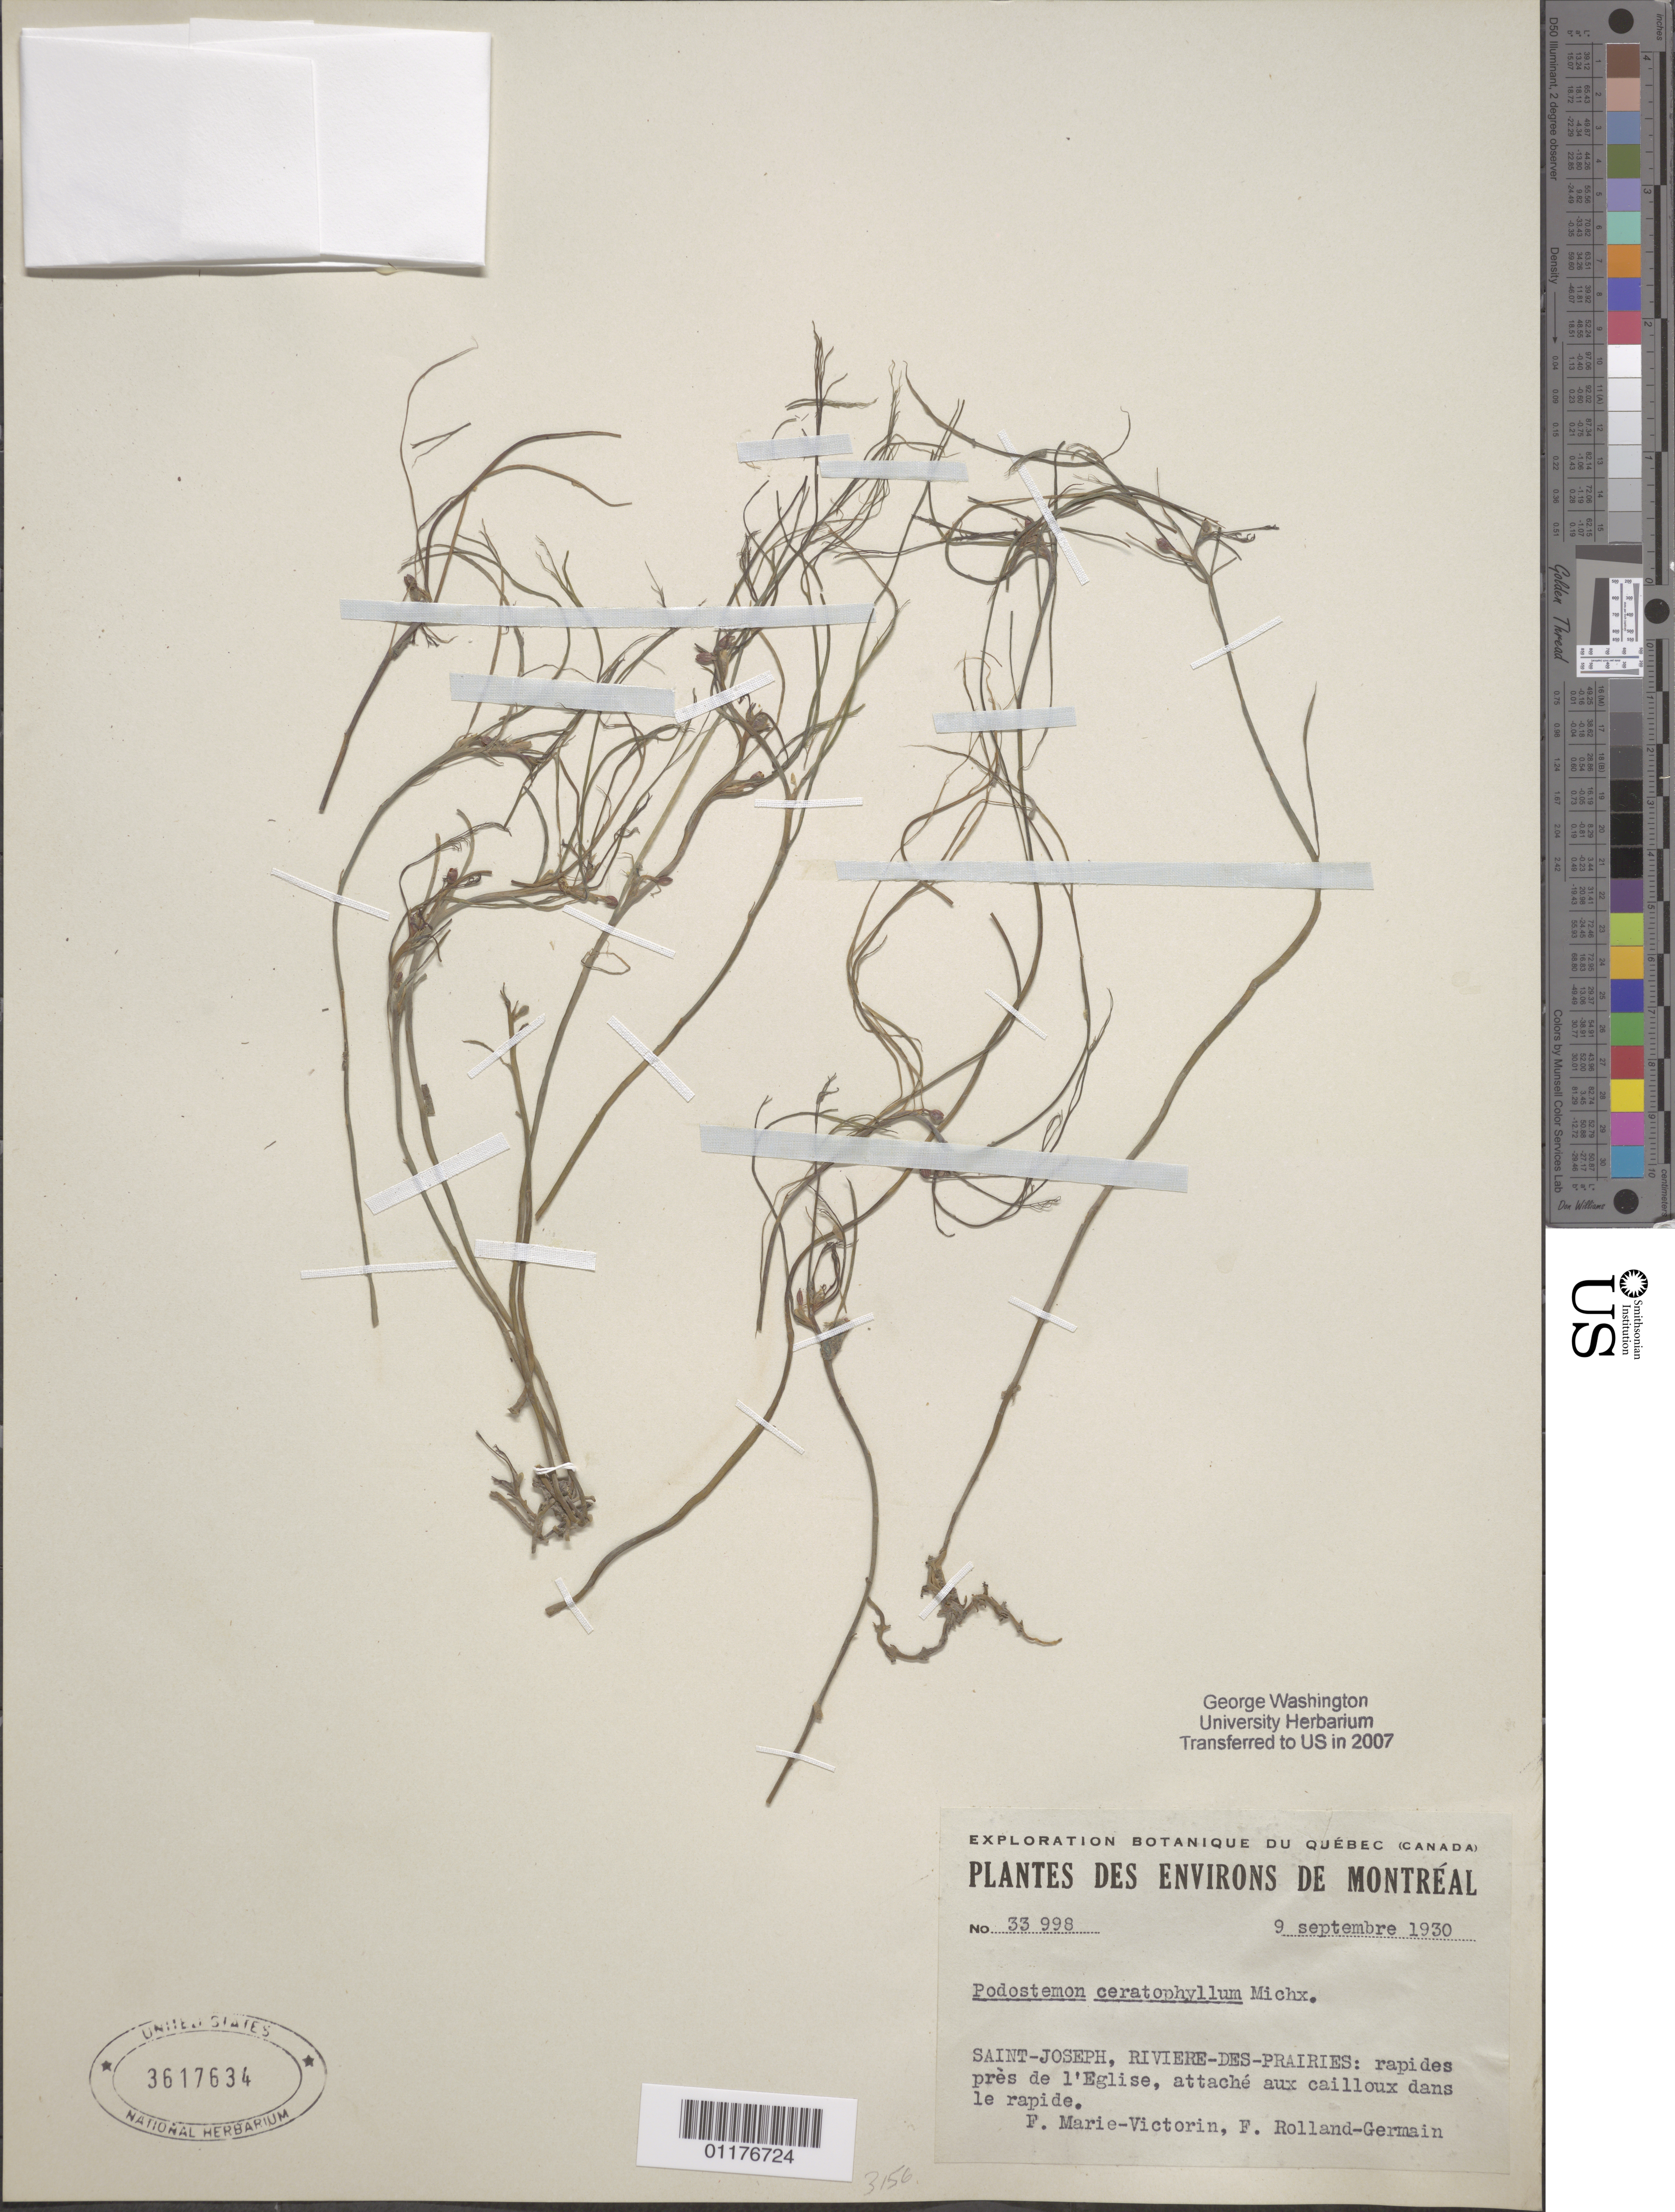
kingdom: Plantae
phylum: Tracheophyta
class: Magnoliopsida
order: Malpighiales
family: Podostemaceae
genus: Podostemum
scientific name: Podostemum ceratophylllum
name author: Michx.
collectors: Fr. Marie-Victorin & Rolland-Germain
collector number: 33998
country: Canada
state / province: Quebec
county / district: Montréal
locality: Saint-Joseph,m Riviere-des-prairies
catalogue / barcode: US 3617634